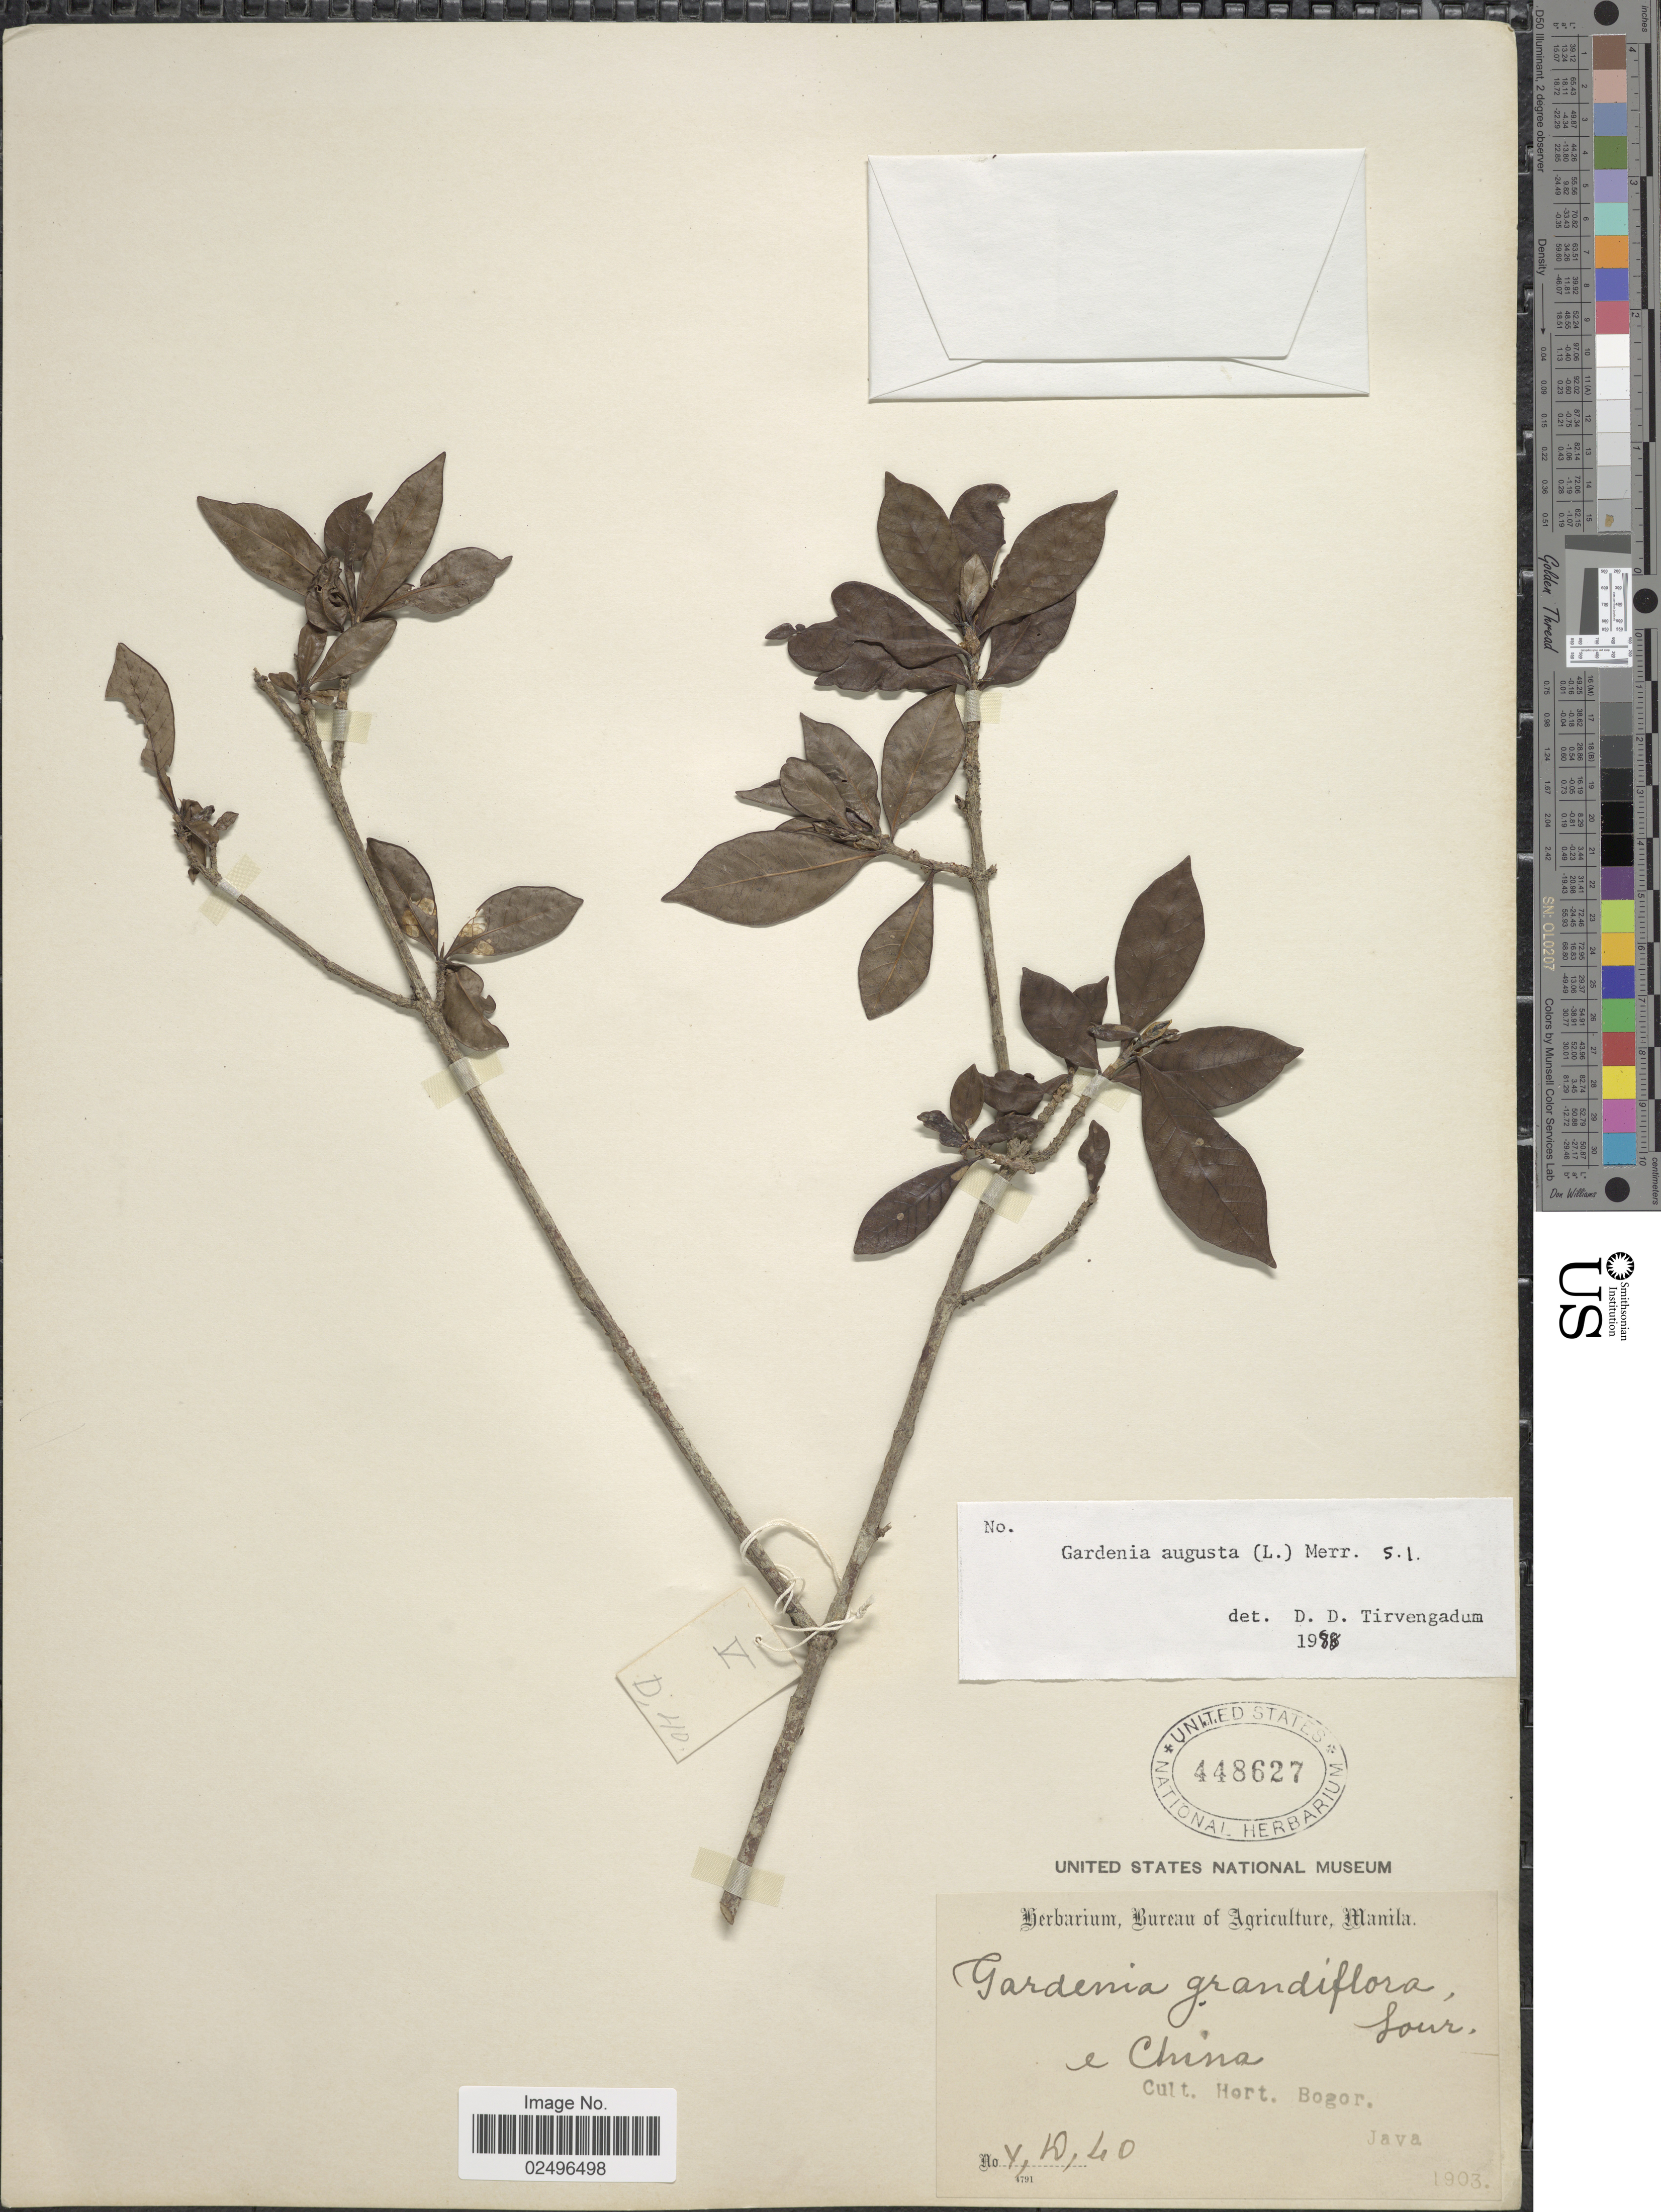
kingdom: Plantae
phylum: Tracheophyta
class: Magnoliopsida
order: Gentianales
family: Rubiaceae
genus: Gardenia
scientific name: Gardenia augusta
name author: (L.) Merr.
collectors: ex herb. Bureau of Science Manila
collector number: V D 40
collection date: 1903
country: Indonesia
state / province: Java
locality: Cult. Hort. Bogor, Java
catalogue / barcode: US 448627